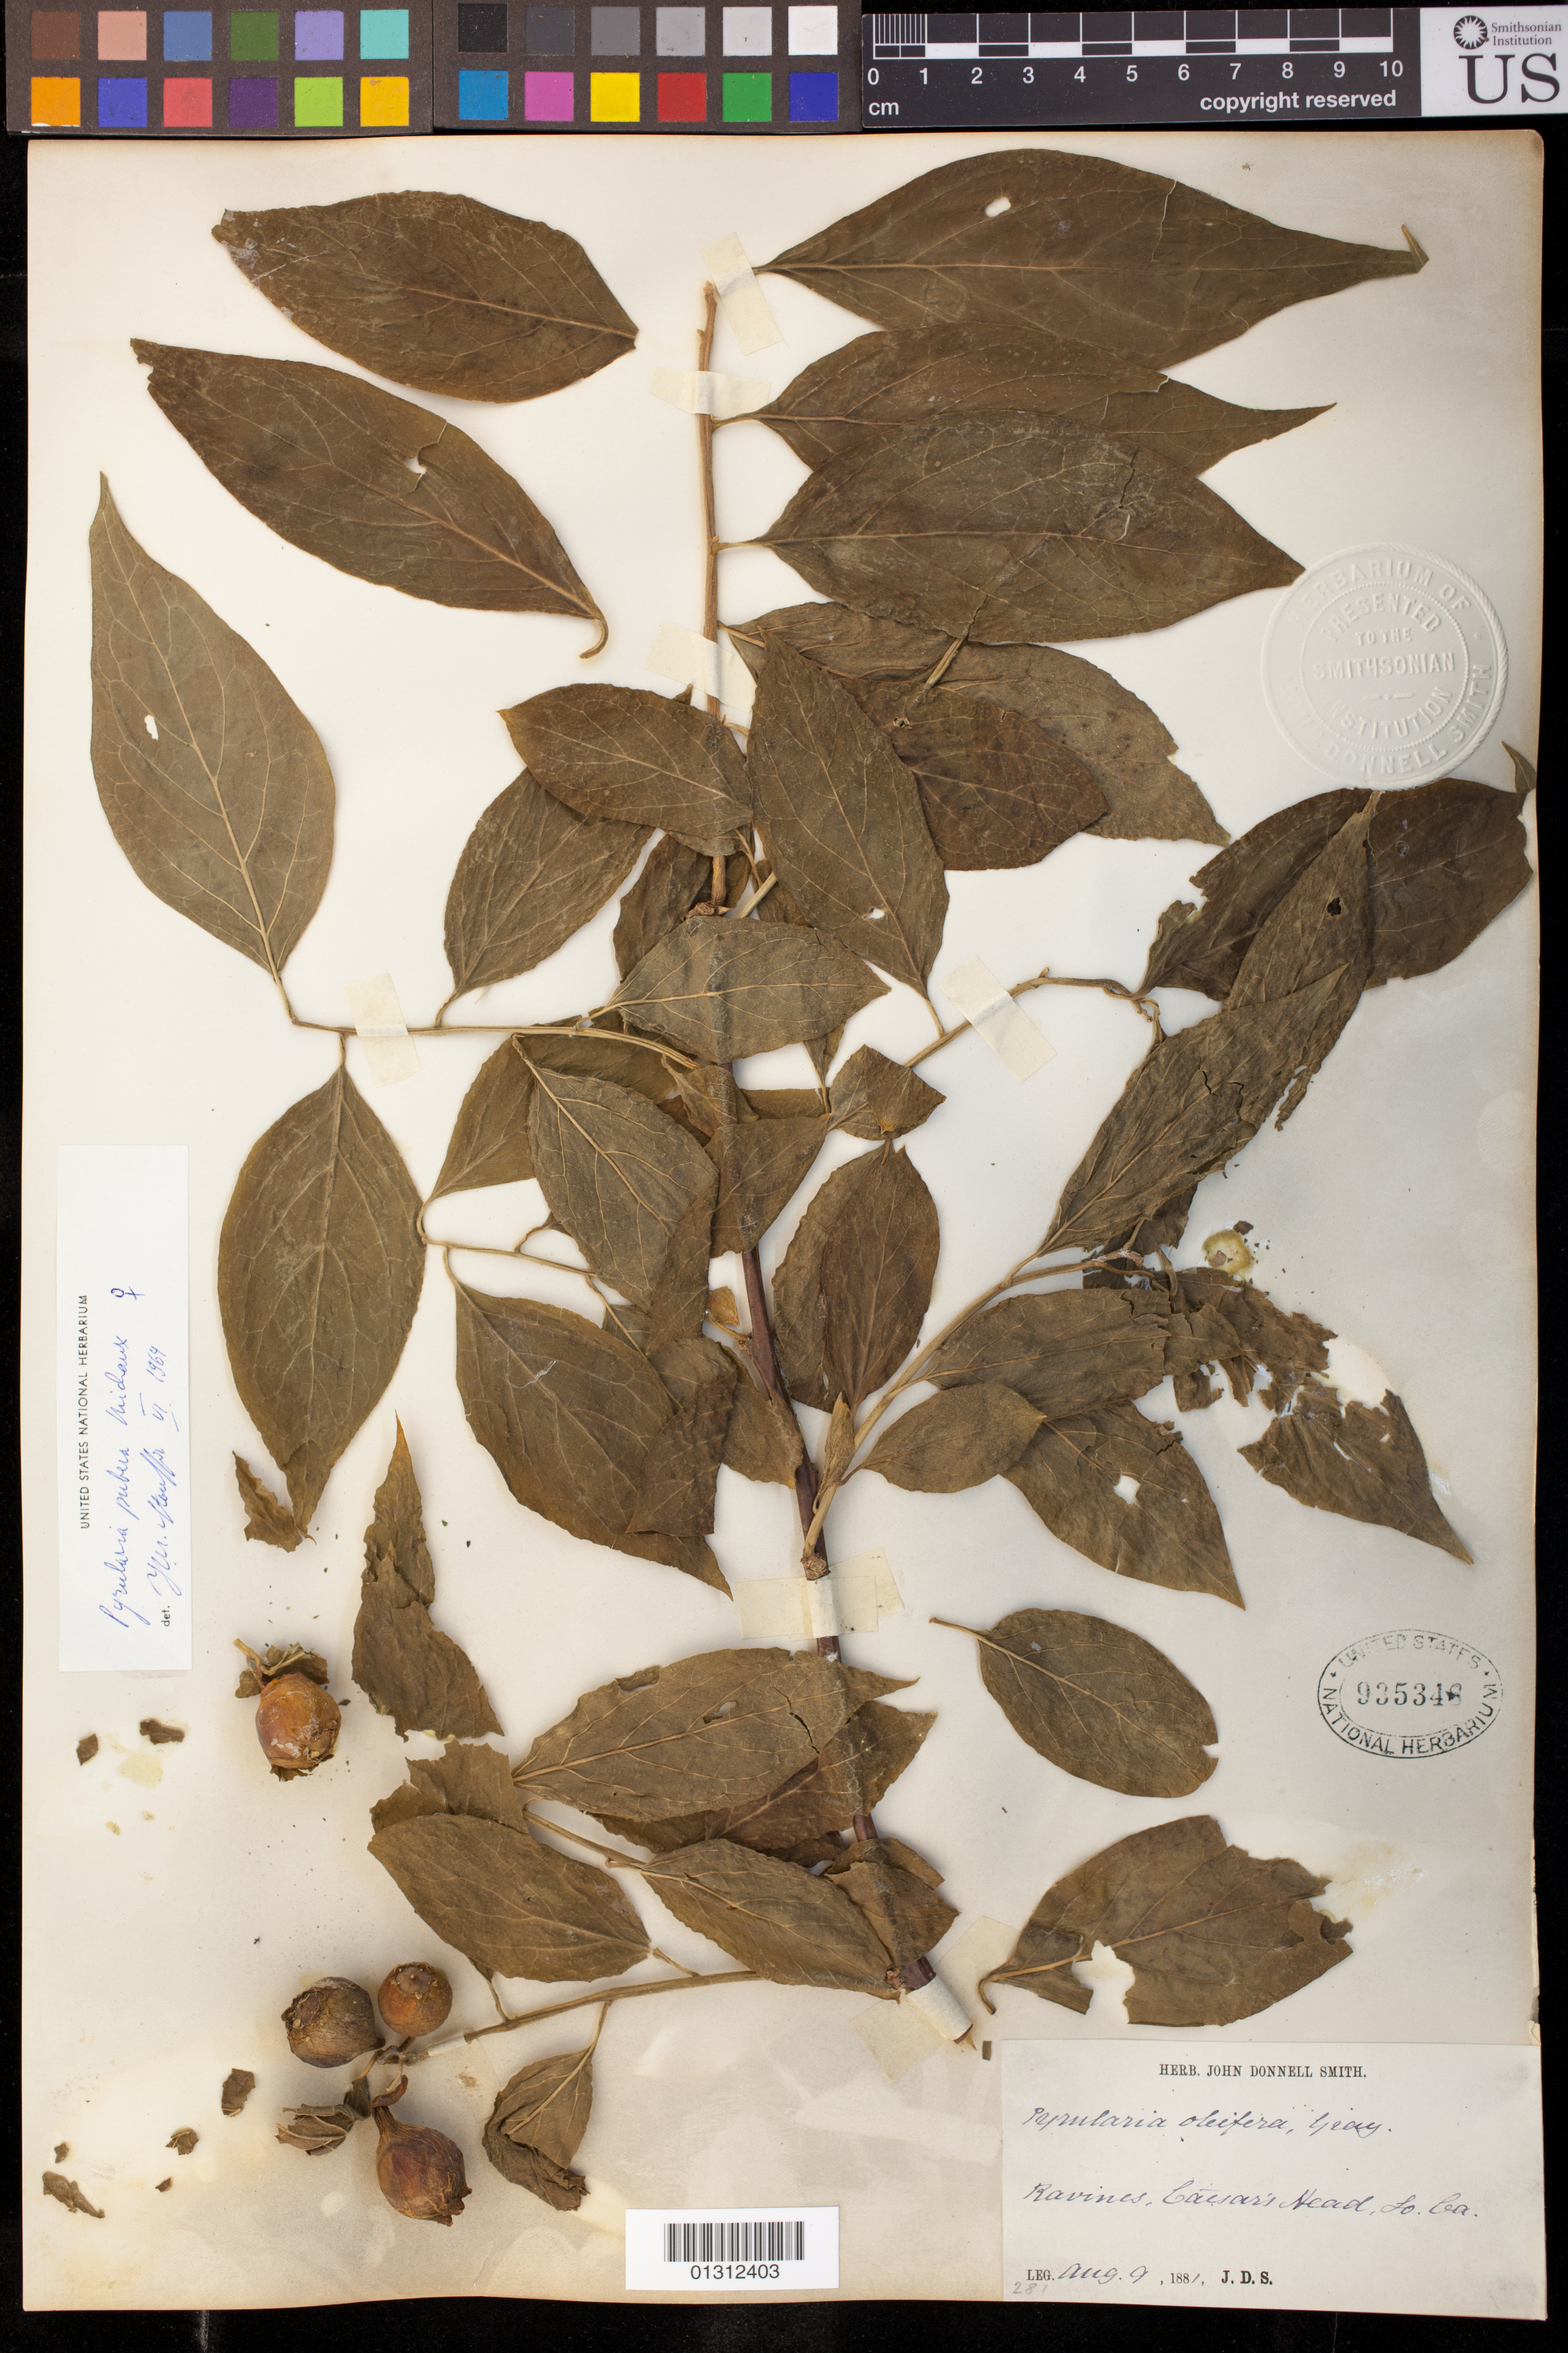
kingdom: Plantae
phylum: Tracheophyta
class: Magnoliopsida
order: Santalales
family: Cervantesiaceae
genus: Pyrularia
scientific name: Pyrularia pubera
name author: Michx.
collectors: J. Donnell Smith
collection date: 1881-08-09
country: United States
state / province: South Carolina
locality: Caesars Head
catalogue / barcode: US 935348